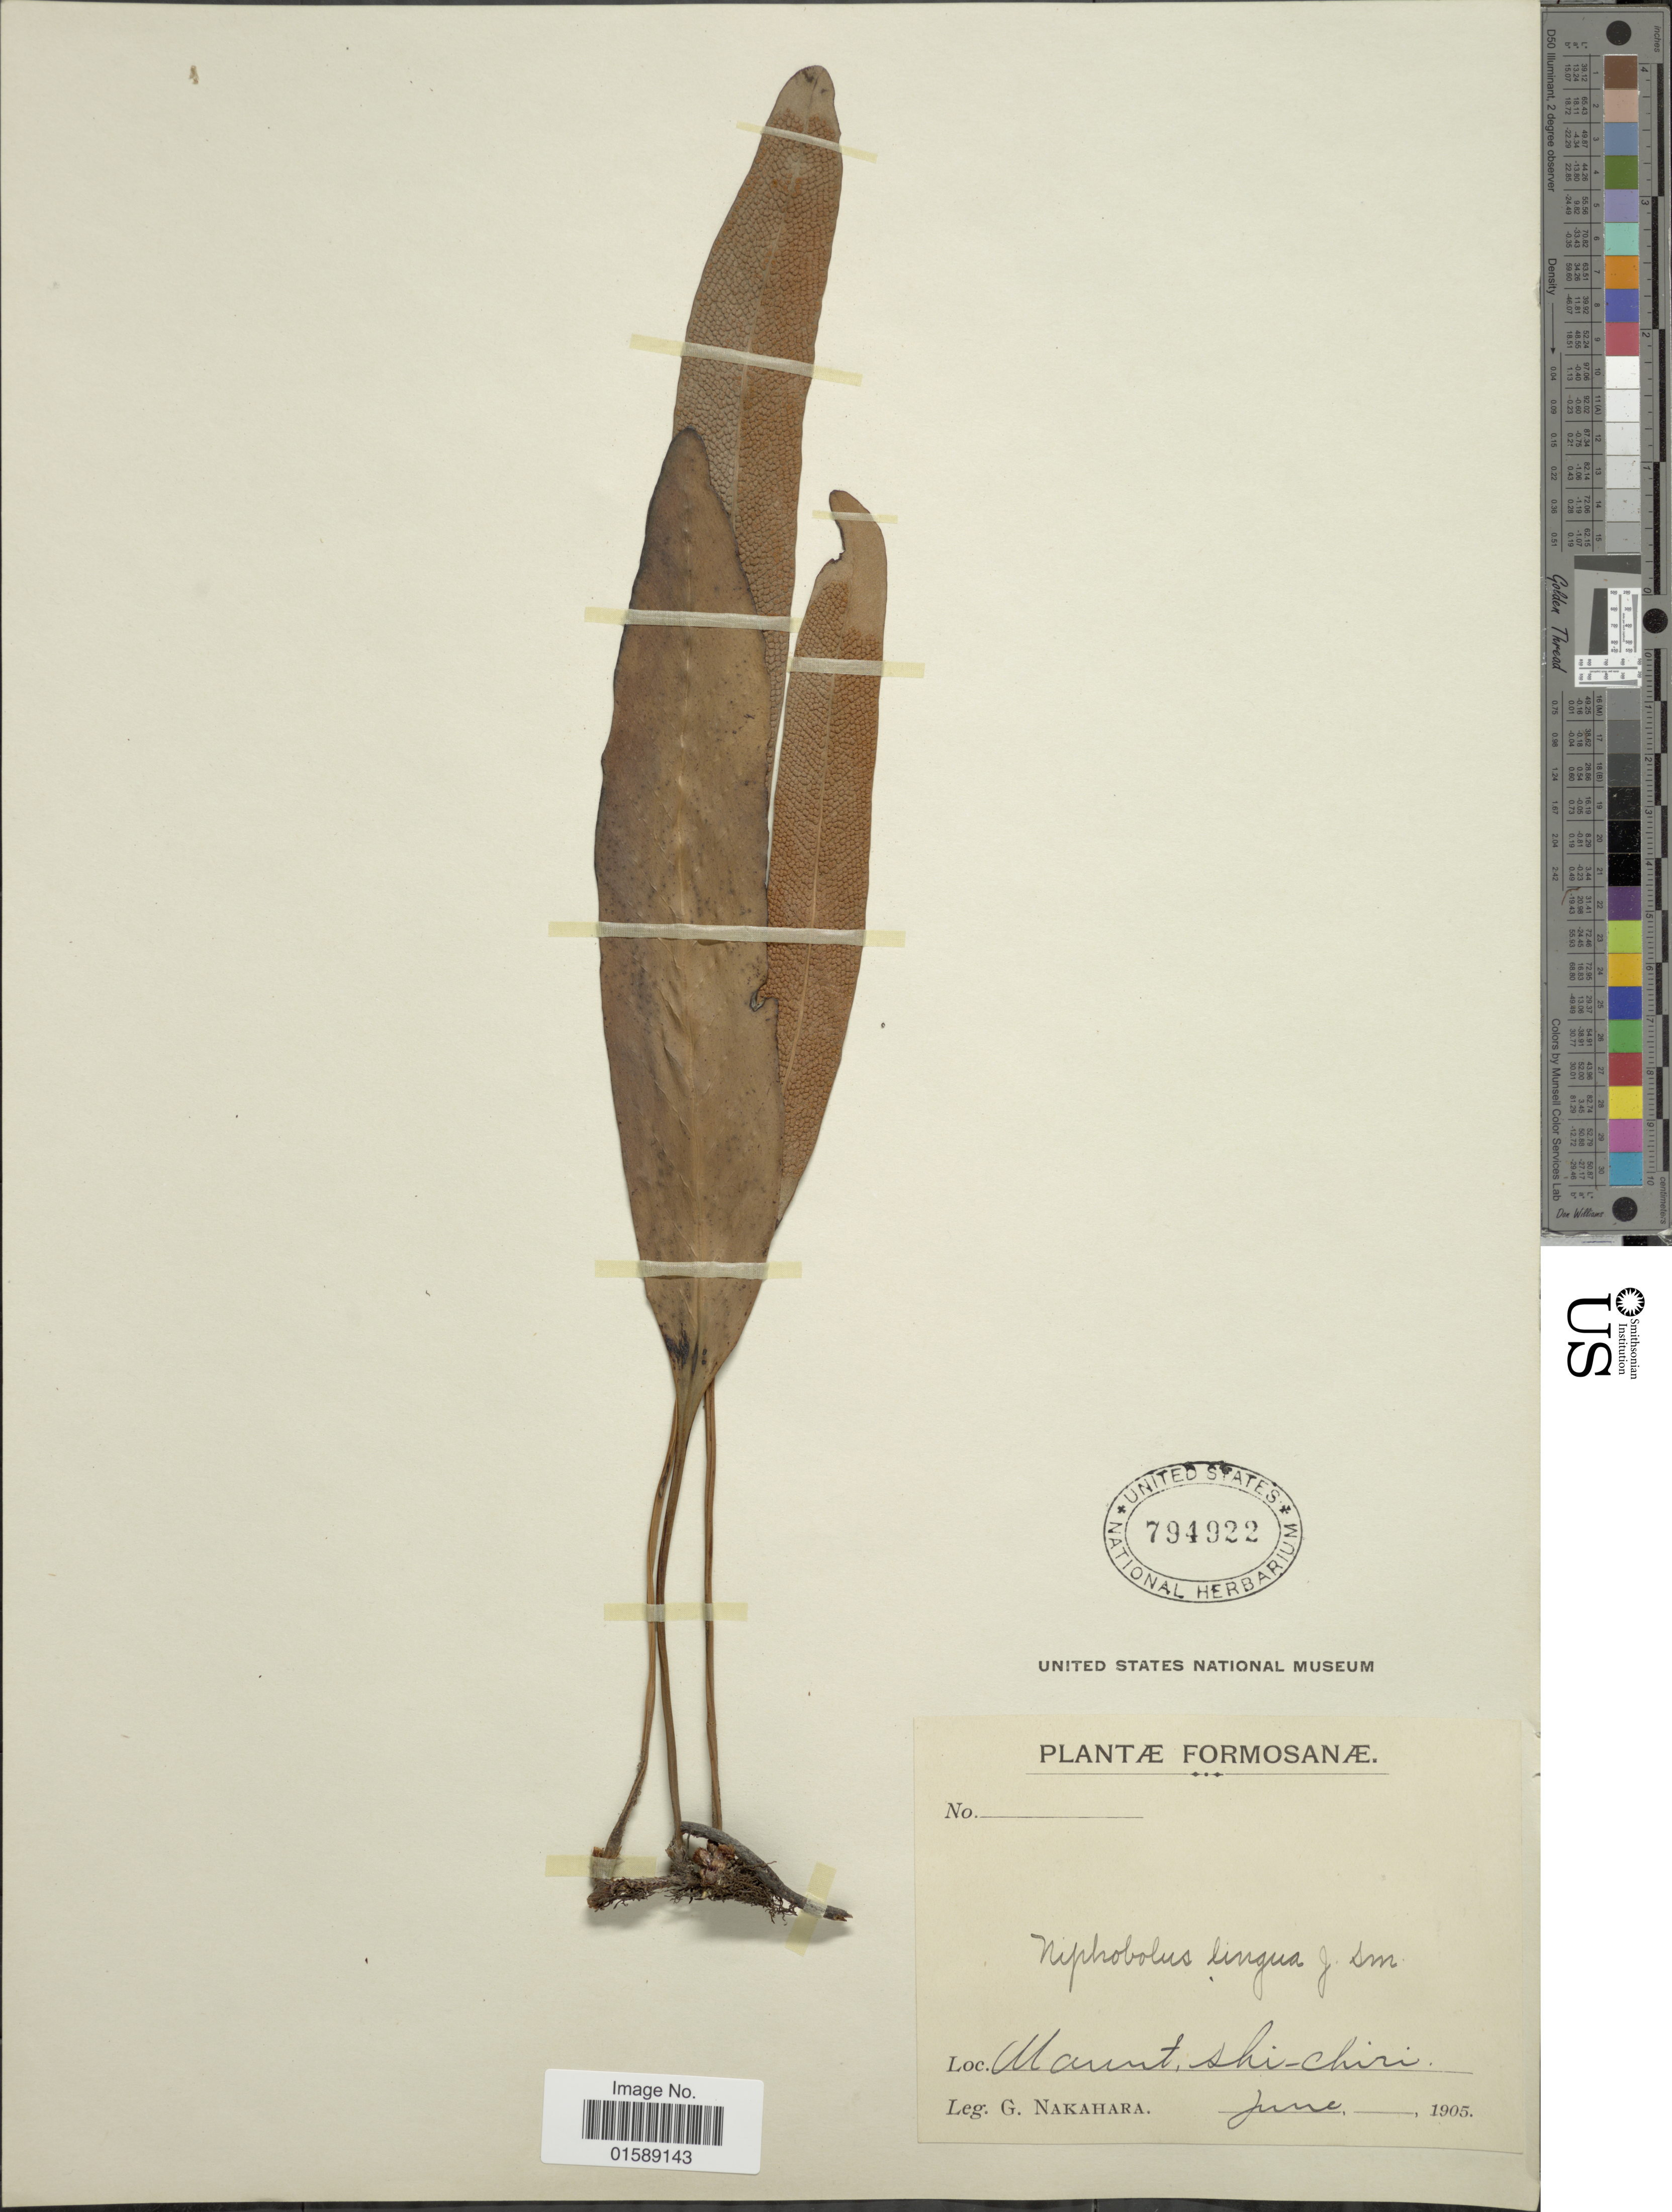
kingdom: Plantae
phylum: Tracheophyta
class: Polypodiopsida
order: Polypodiales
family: Polypodiaceae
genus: Pyrrosia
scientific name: Pyrrosia lingua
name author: (Thurb.) Farw.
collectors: G. Nakahara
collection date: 1905-06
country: Taiwan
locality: Formosanea. Mount, shi-chiri [interpreted]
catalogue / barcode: US 794922